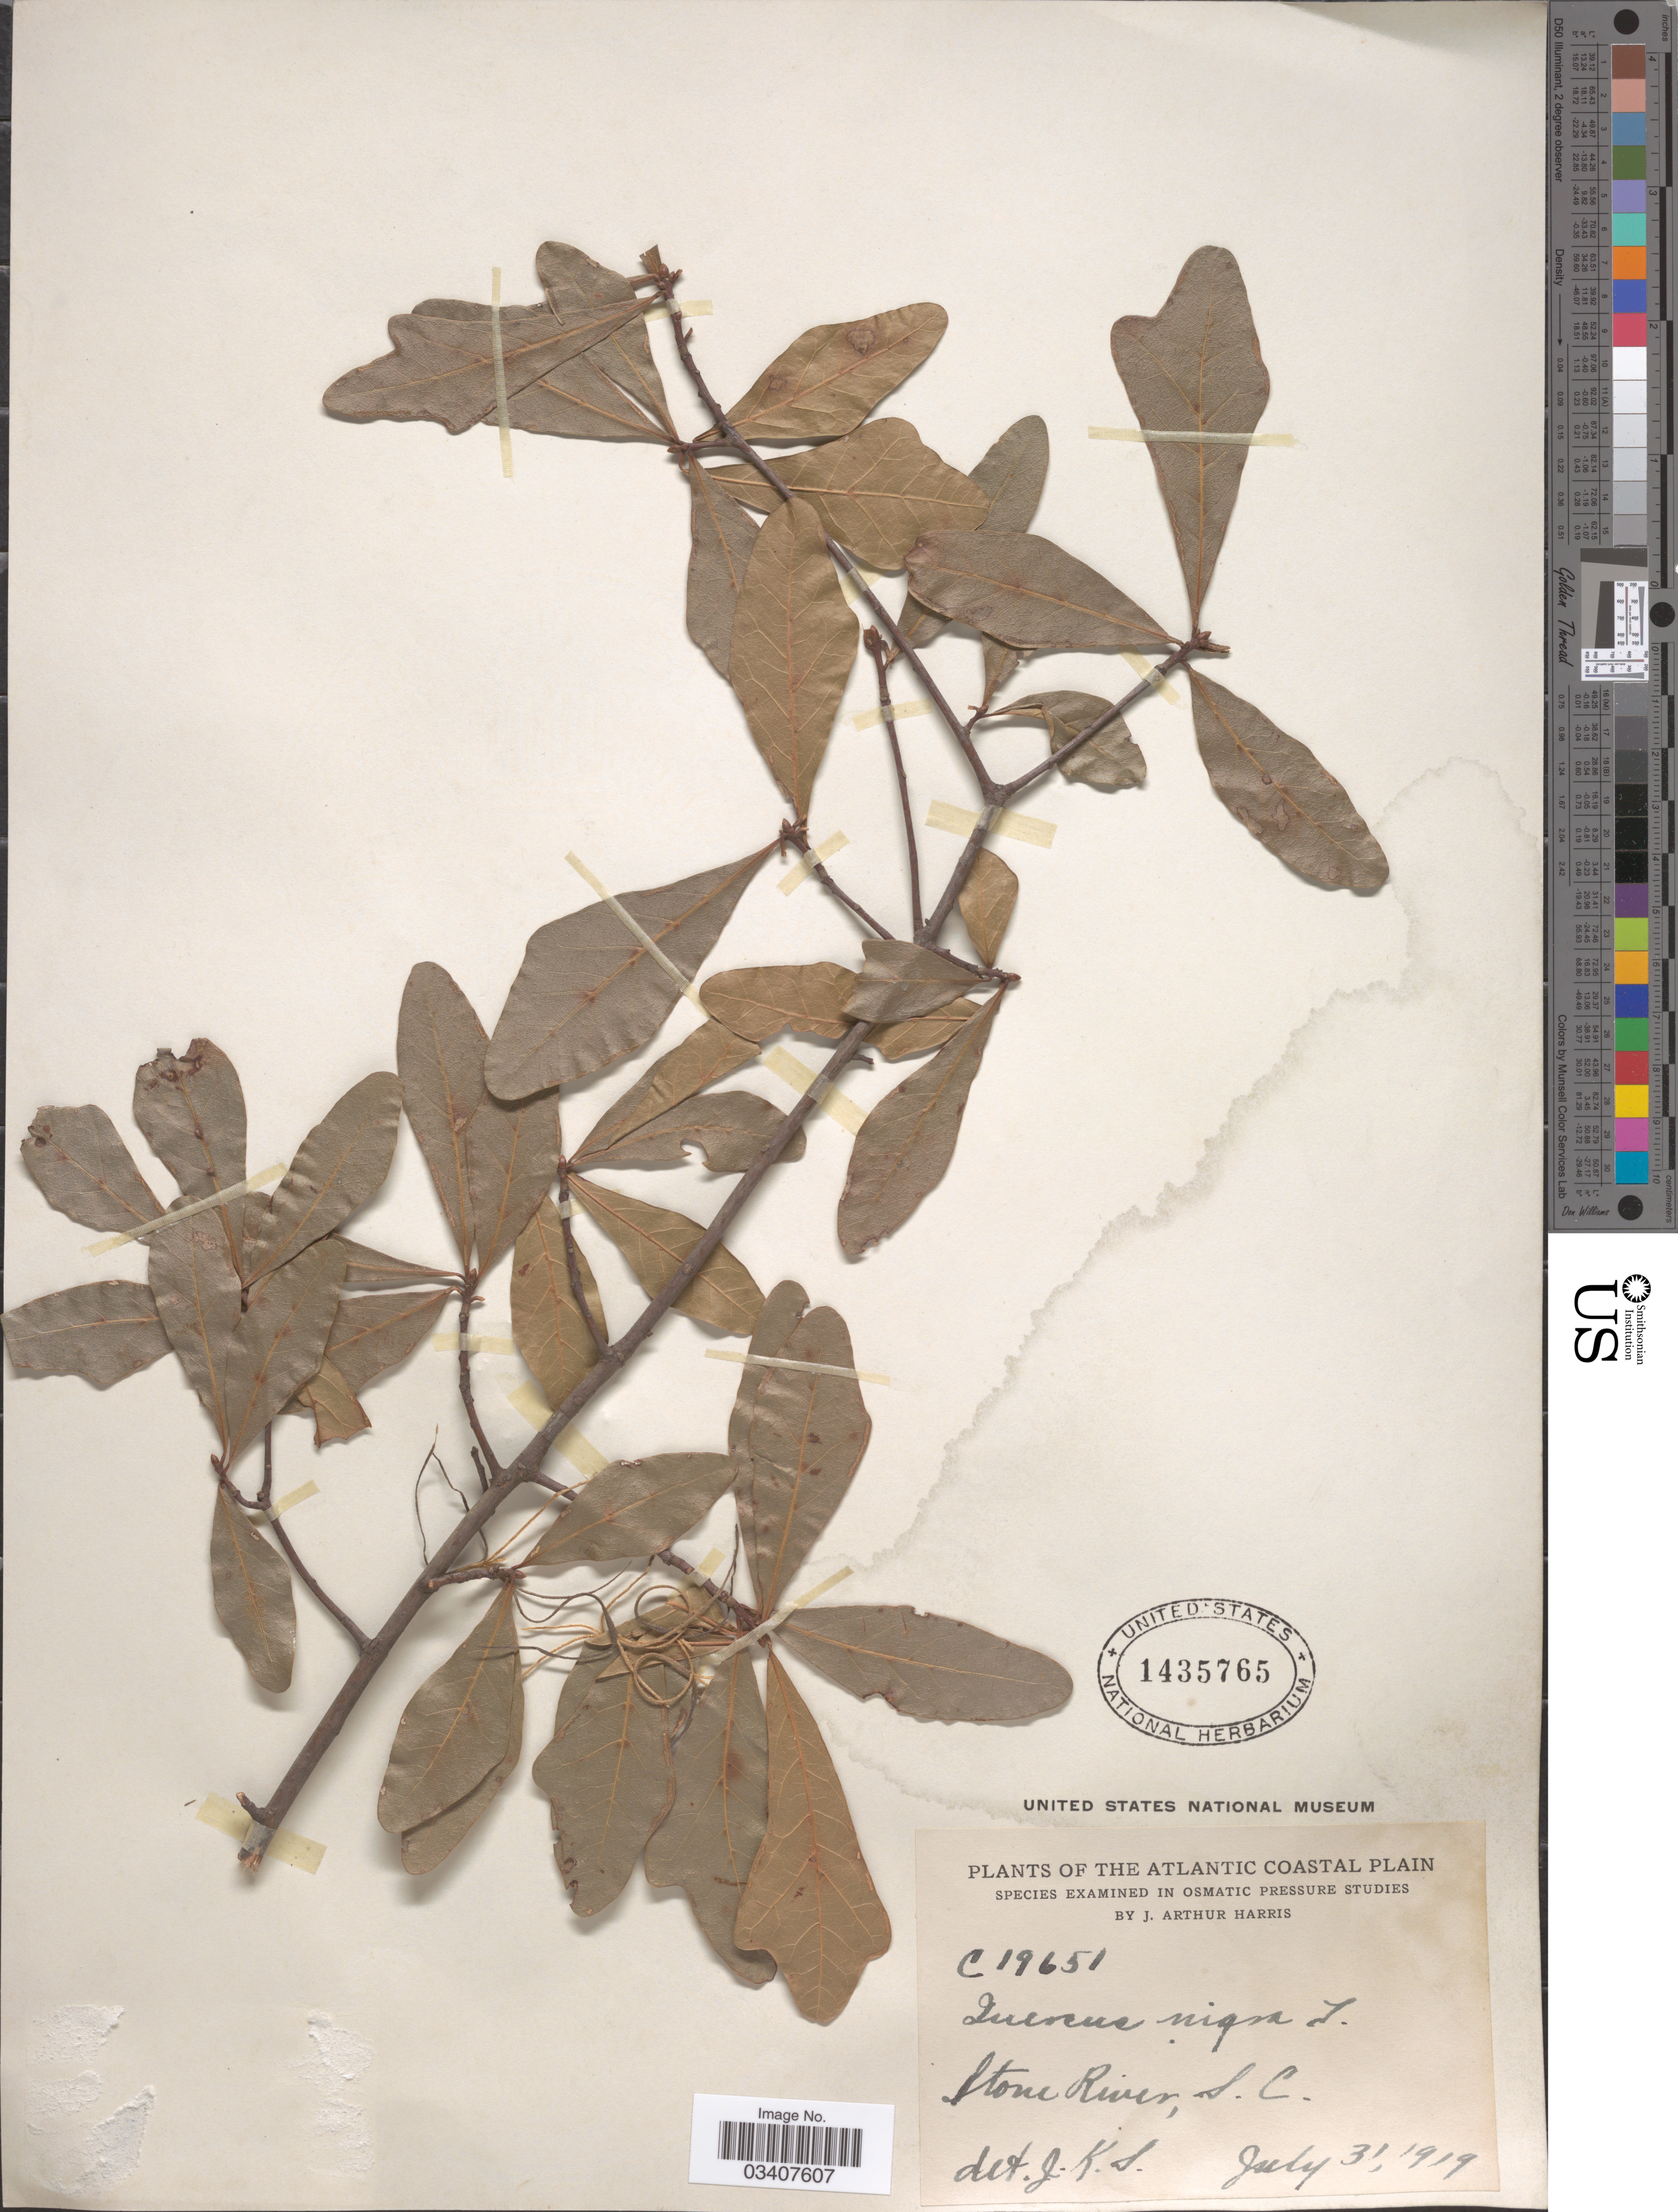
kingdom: Plantae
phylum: Tracheophyta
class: Magnoliopsida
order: Fagales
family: Fagaceae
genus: Quercus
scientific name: Quercus nigra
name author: L.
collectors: J. A. Harris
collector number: C19651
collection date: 1919-07-31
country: United States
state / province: South Carolina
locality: The Atlantic Coastal Plain, Stone River.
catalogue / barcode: US 1435765